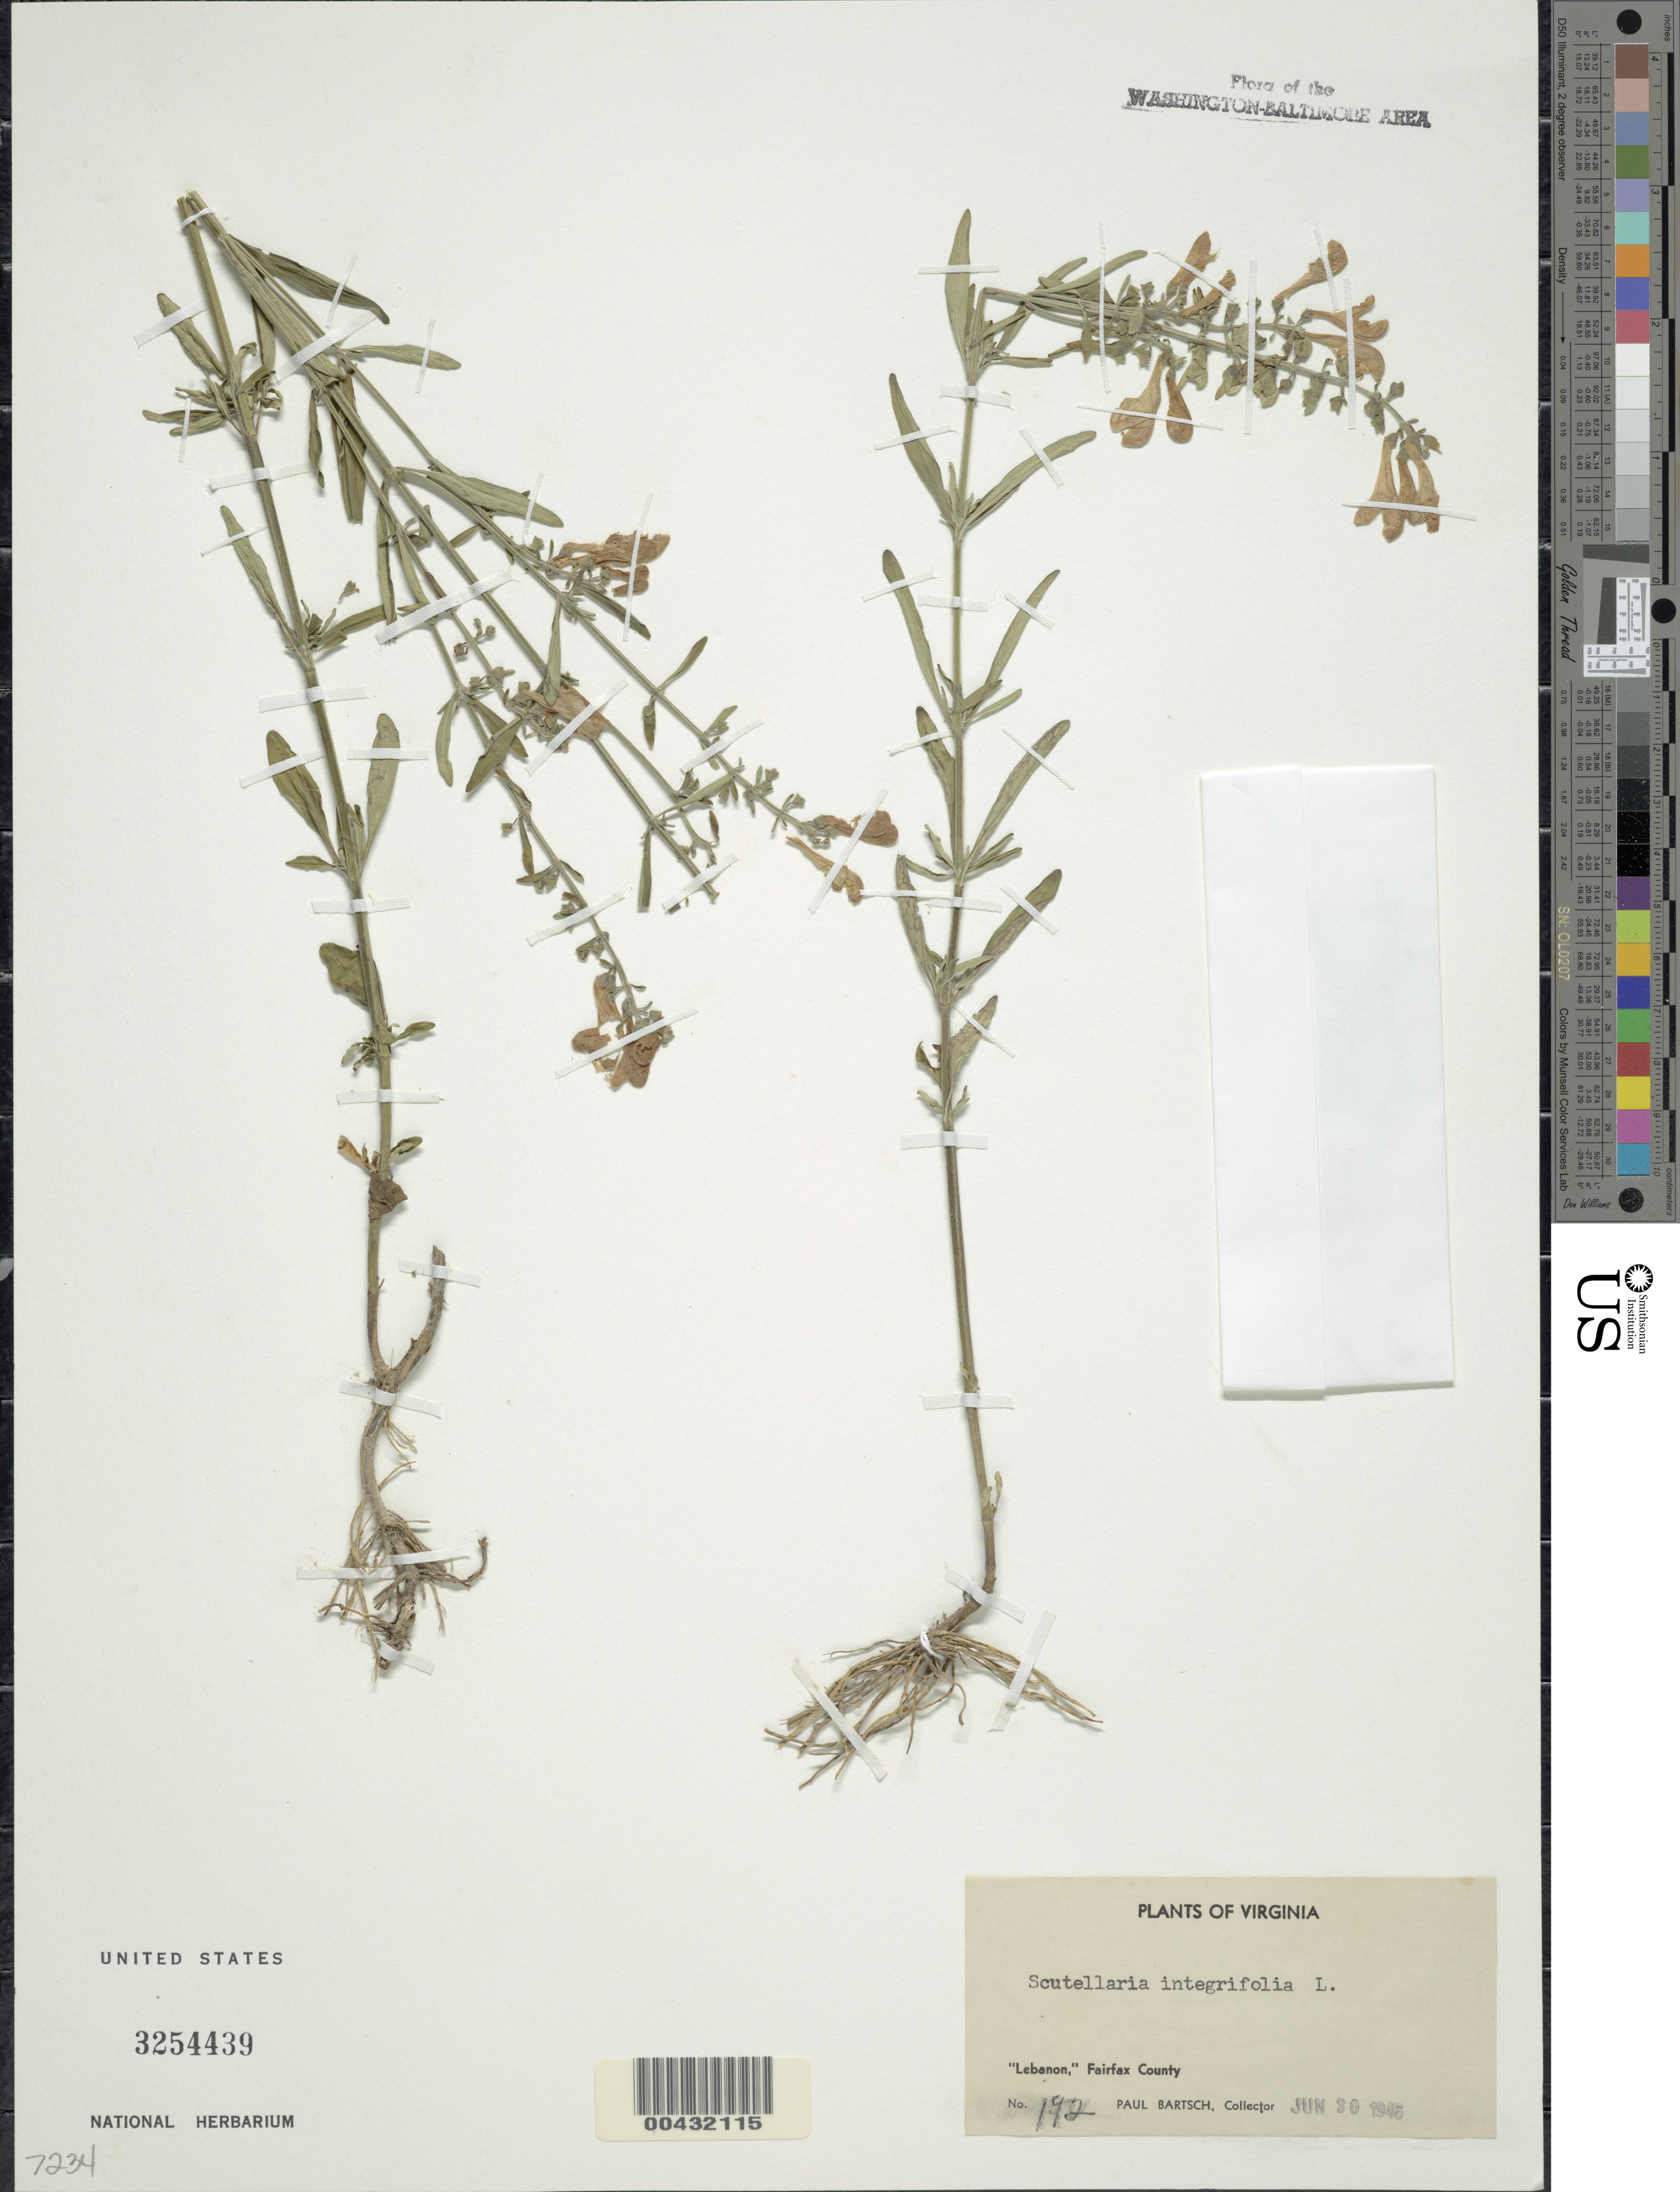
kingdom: Plantae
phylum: Tracheophyta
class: Magnoliopsida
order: Lamiales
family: Lamiaceae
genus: Scutellaria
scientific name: Scutellaria integrifolia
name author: L.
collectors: P. Bartsch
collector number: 192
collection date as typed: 30 Jun 1946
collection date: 1946-06-30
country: United States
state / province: Virginia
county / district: Fairfax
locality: Lebanon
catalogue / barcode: US 3254439